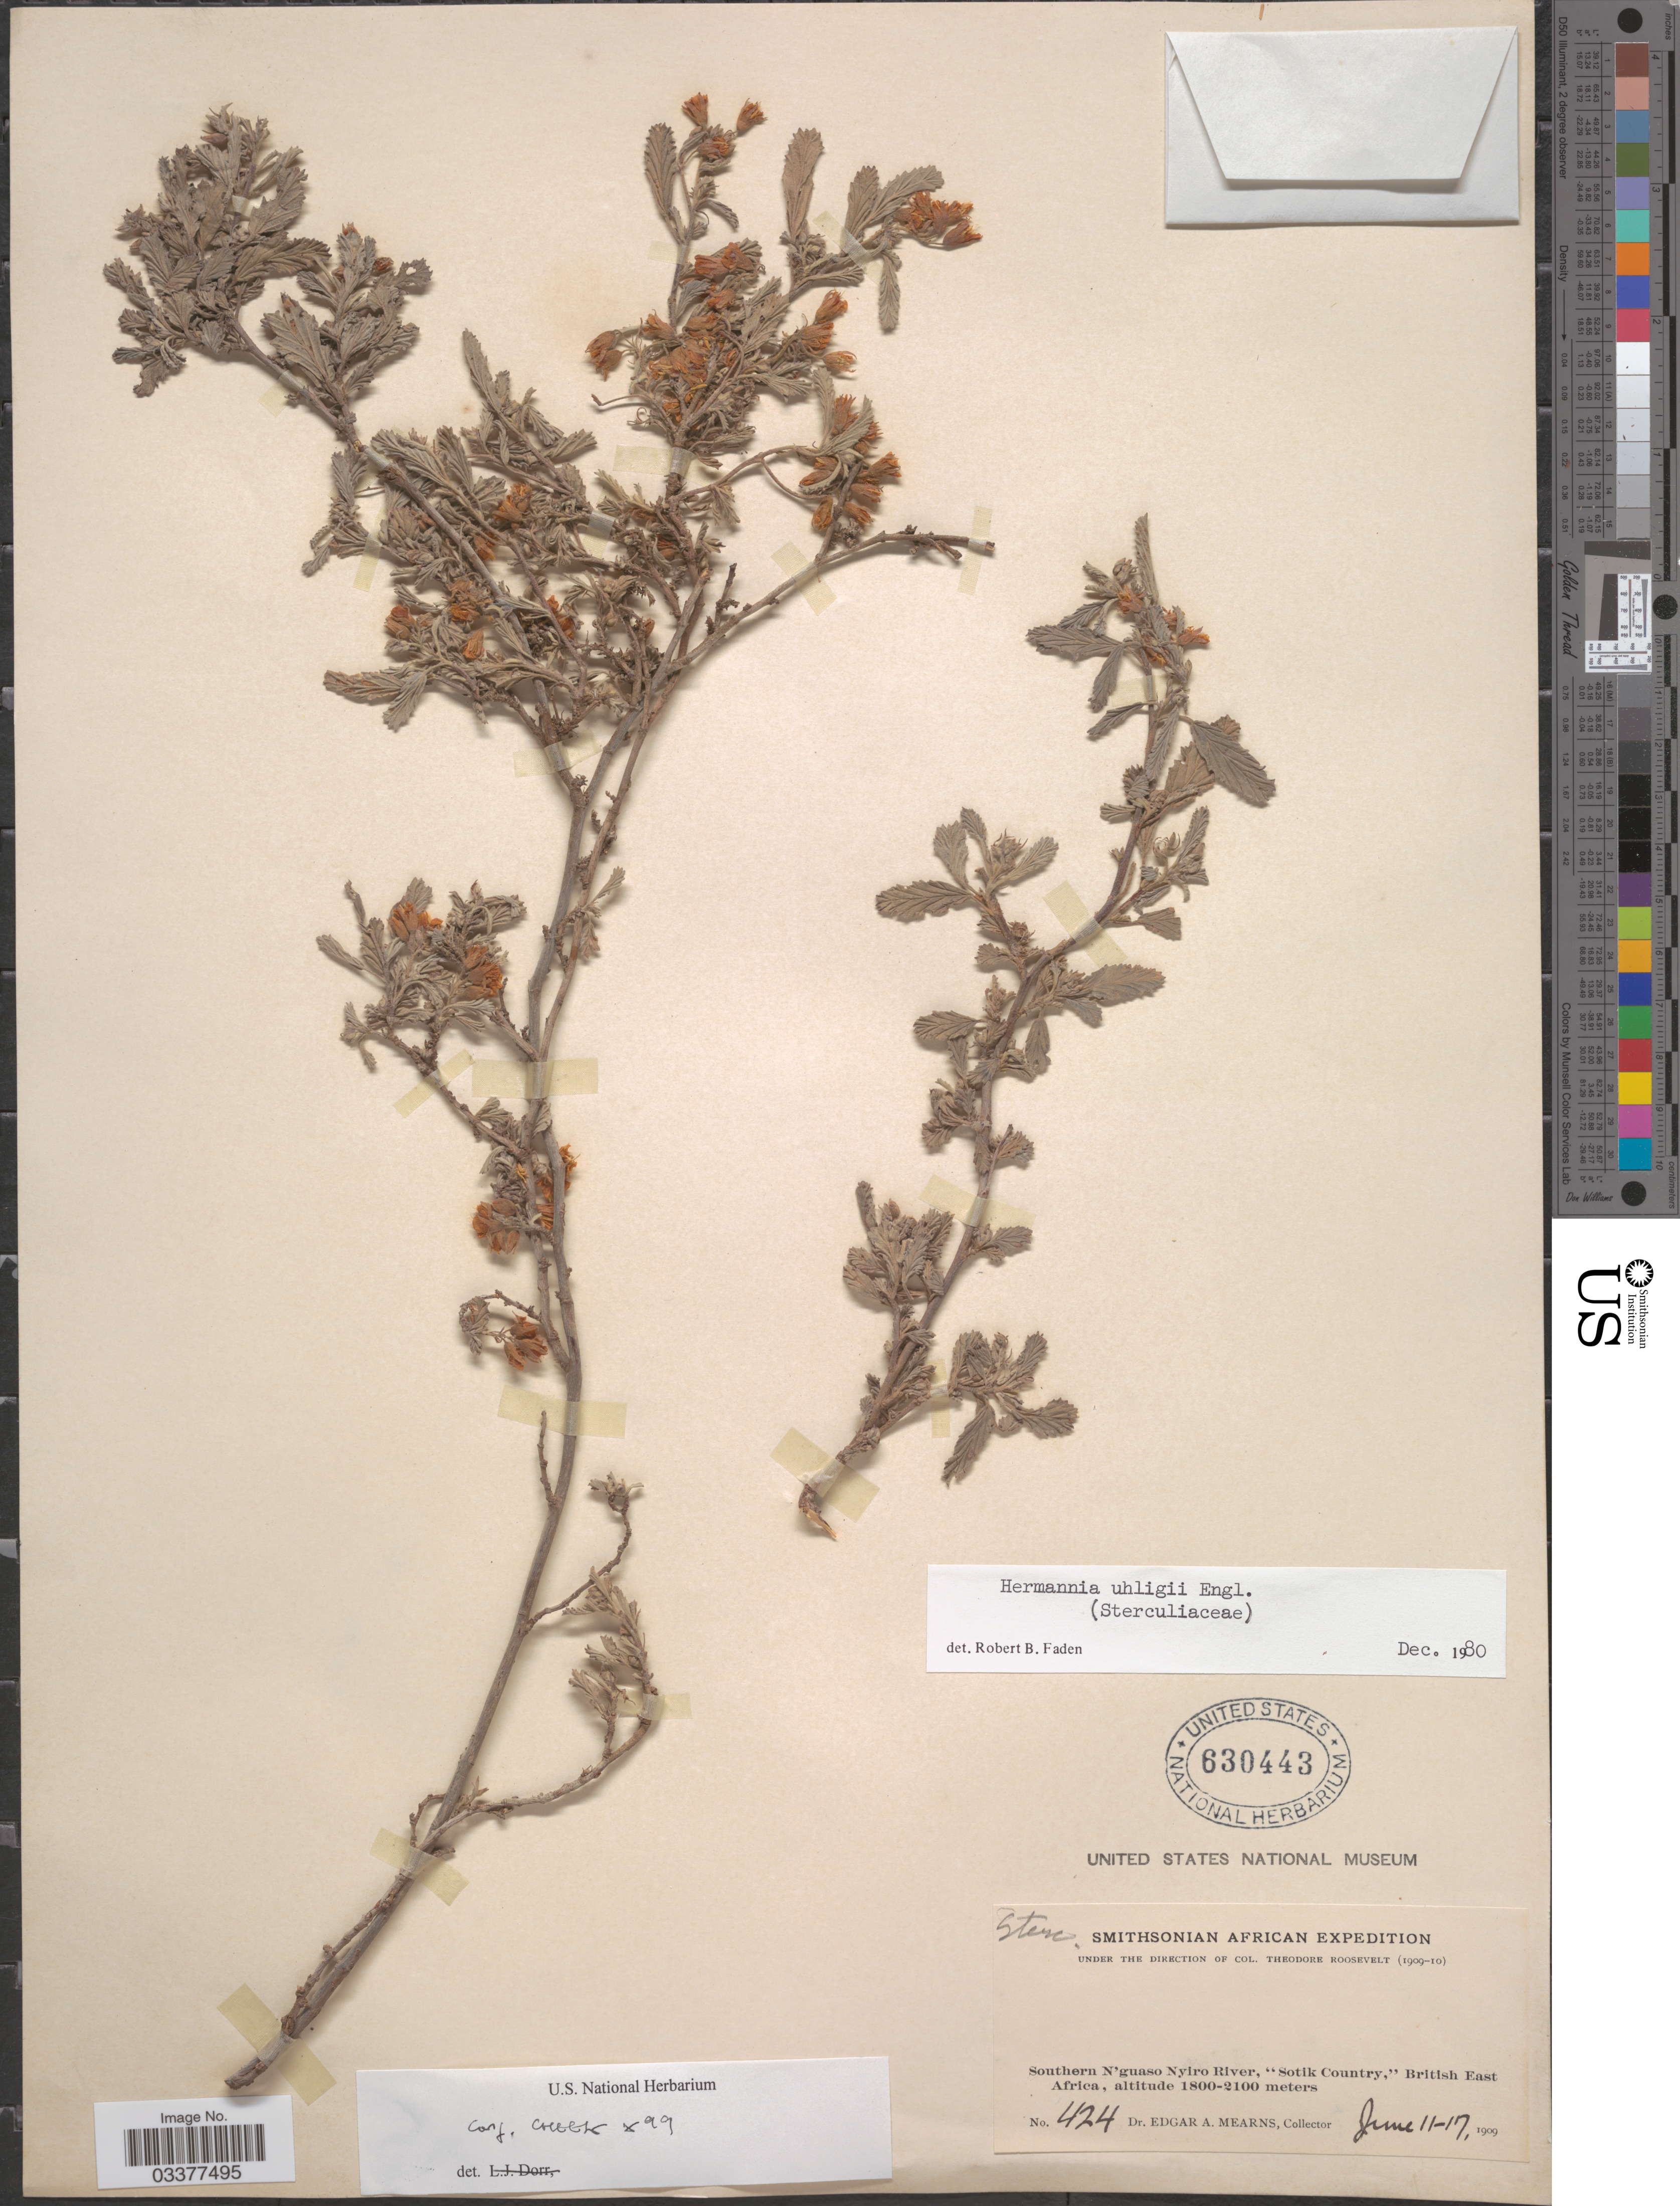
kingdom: Plantae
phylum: Tracheophyta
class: Magnoliopsida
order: Malvales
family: Malvaceae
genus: Hermannia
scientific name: Hermannia uhligii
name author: Engl.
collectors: E. A. Mearns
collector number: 424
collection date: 1909-06-11/1909-06-17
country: Kenya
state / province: Bomet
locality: Southern N'guaso Nyiro River, "Sotik Country," British East Africa.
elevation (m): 1800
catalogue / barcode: US 630443